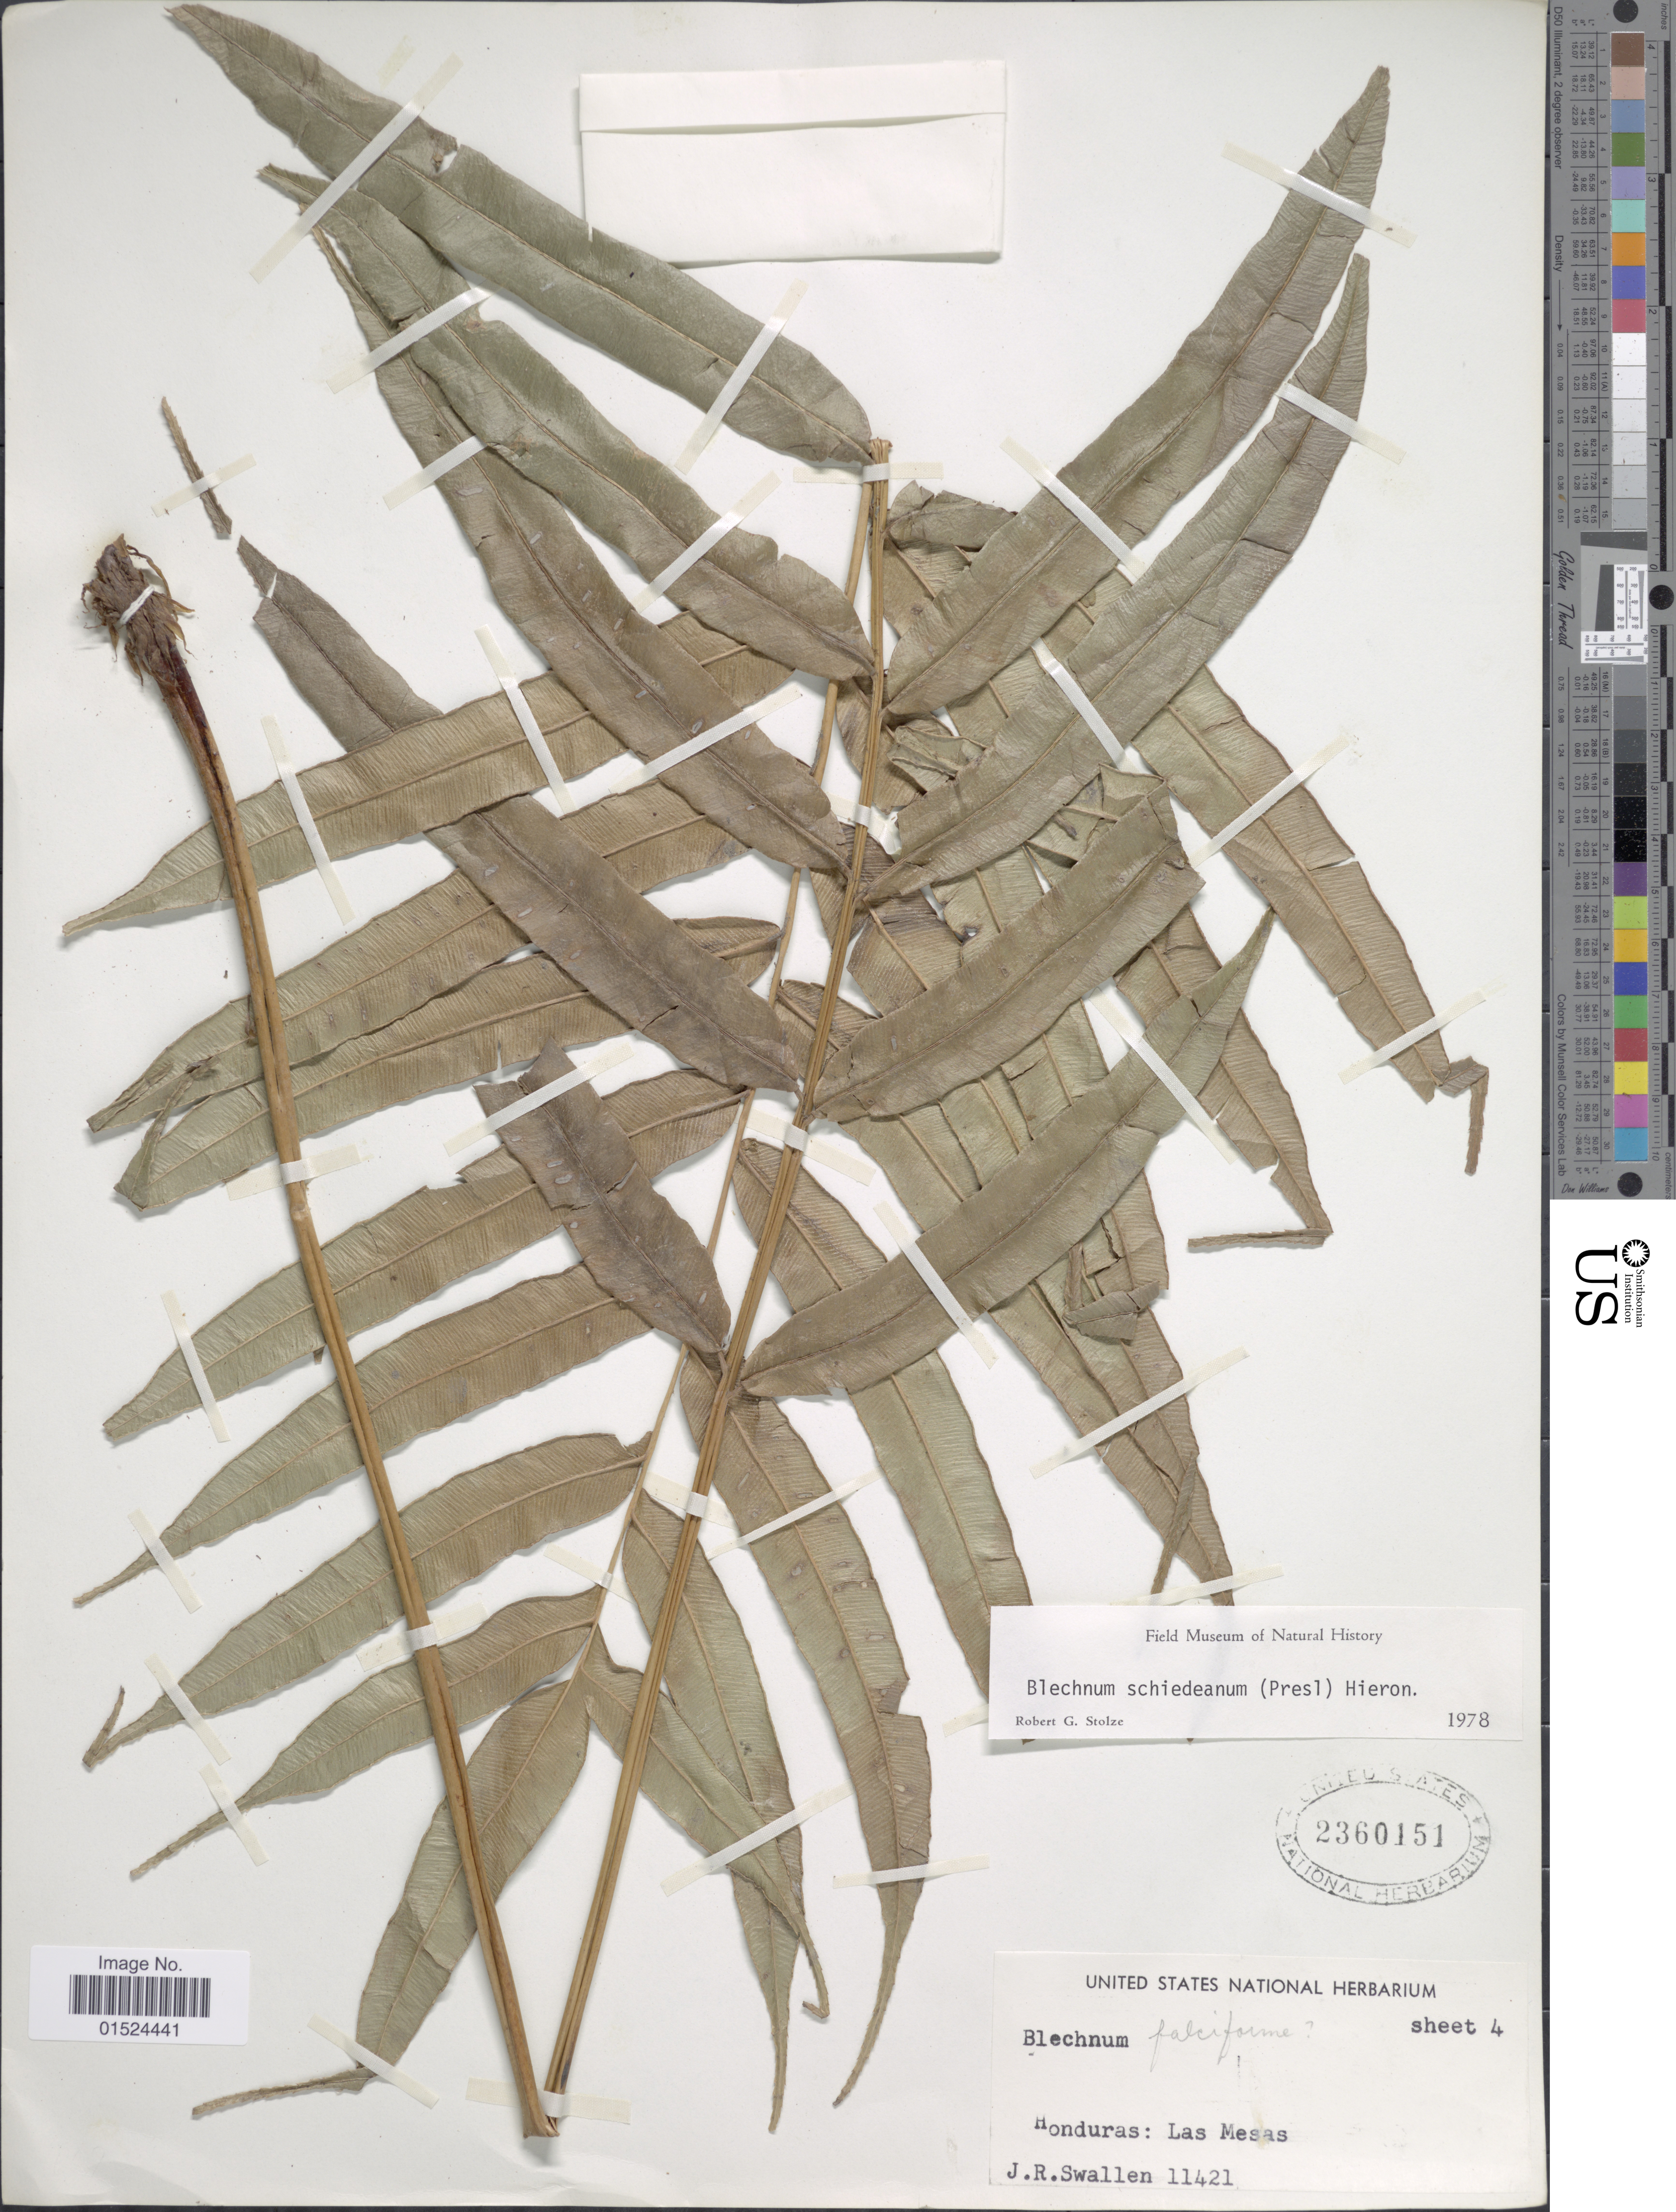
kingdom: Plantae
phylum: Tracheophyta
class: Polypodiopsida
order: Polypodiales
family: Blechnaceae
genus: Blechnum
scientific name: Blechnum schiedeanum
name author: (Schltdl. ex C. Presl) Hieron.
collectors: J. R. Swallen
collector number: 11421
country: Honduras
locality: Las Mesas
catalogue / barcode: US 2360151